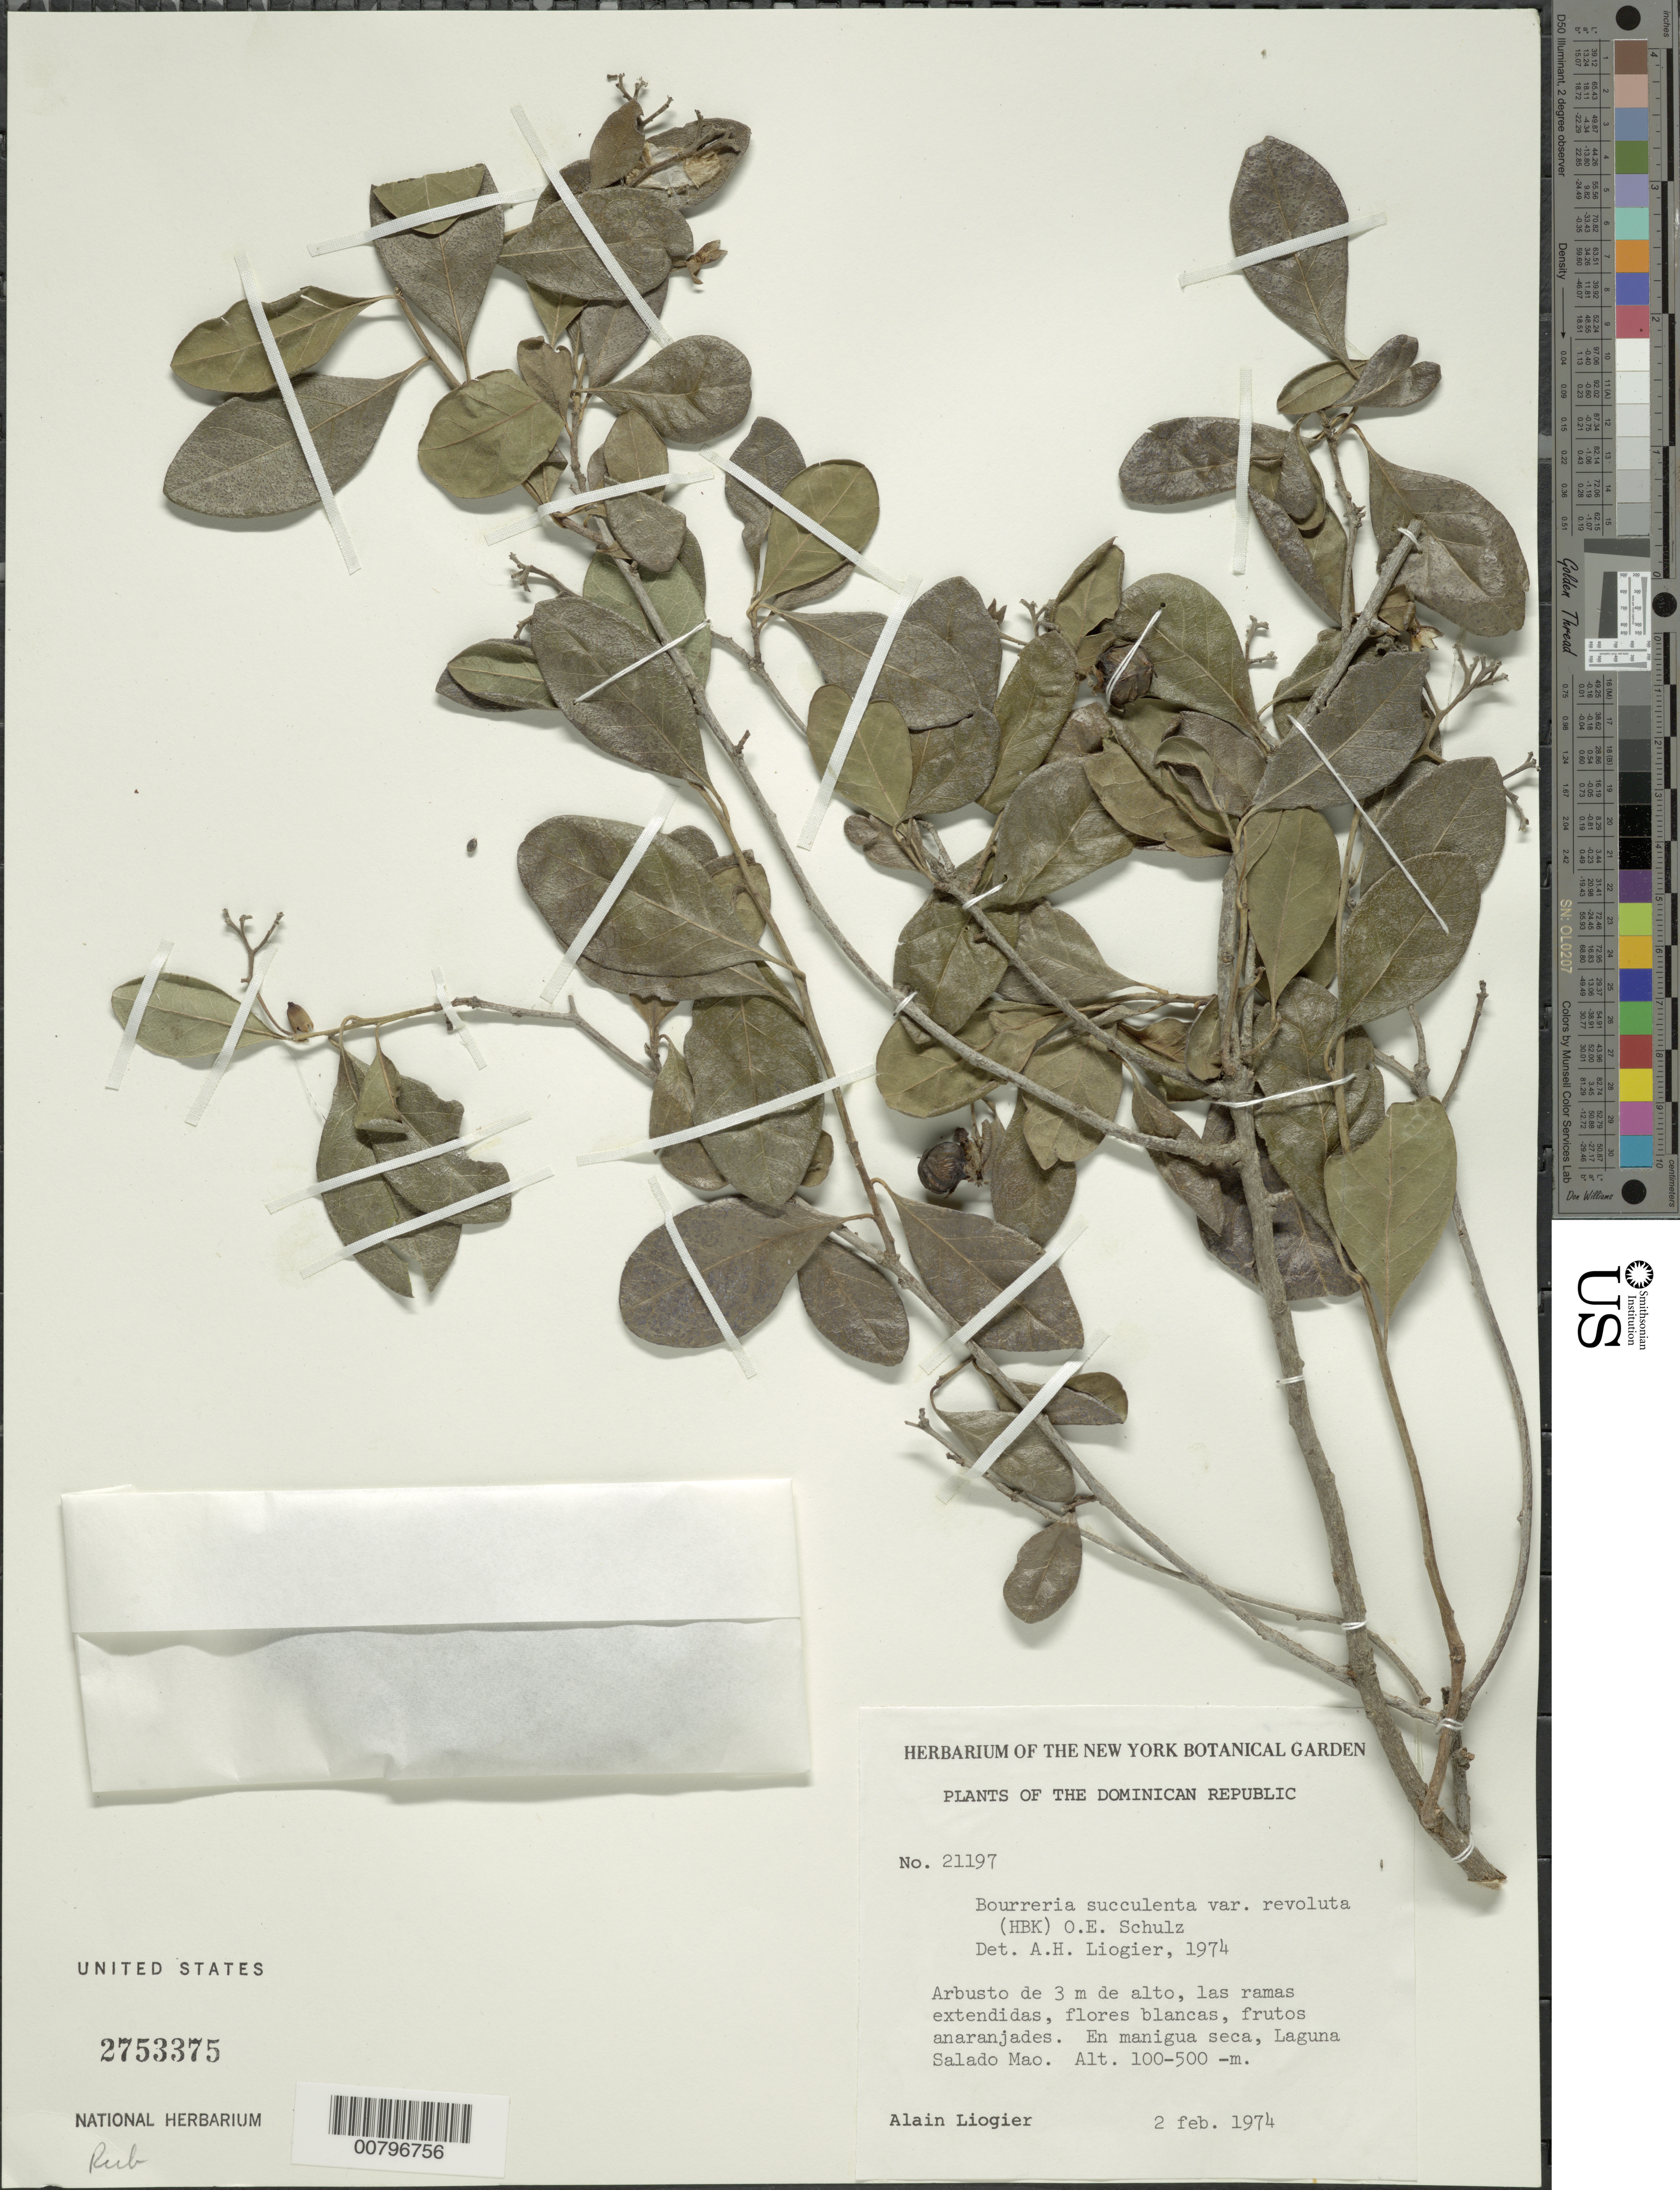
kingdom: Plantae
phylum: Tracheophyta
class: Magnoliopsida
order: Boraginales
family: Ehretiaceae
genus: Bourreria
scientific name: Bourreria succulenta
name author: Jacq.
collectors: A. H. Liogier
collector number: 21197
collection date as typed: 02 Feb 1974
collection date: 1974-02-02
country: Dominican Republic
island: Hispaniola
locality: Laguna Salada Mao.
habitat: In dry thicket.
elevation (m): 100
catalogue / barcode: US 2753375